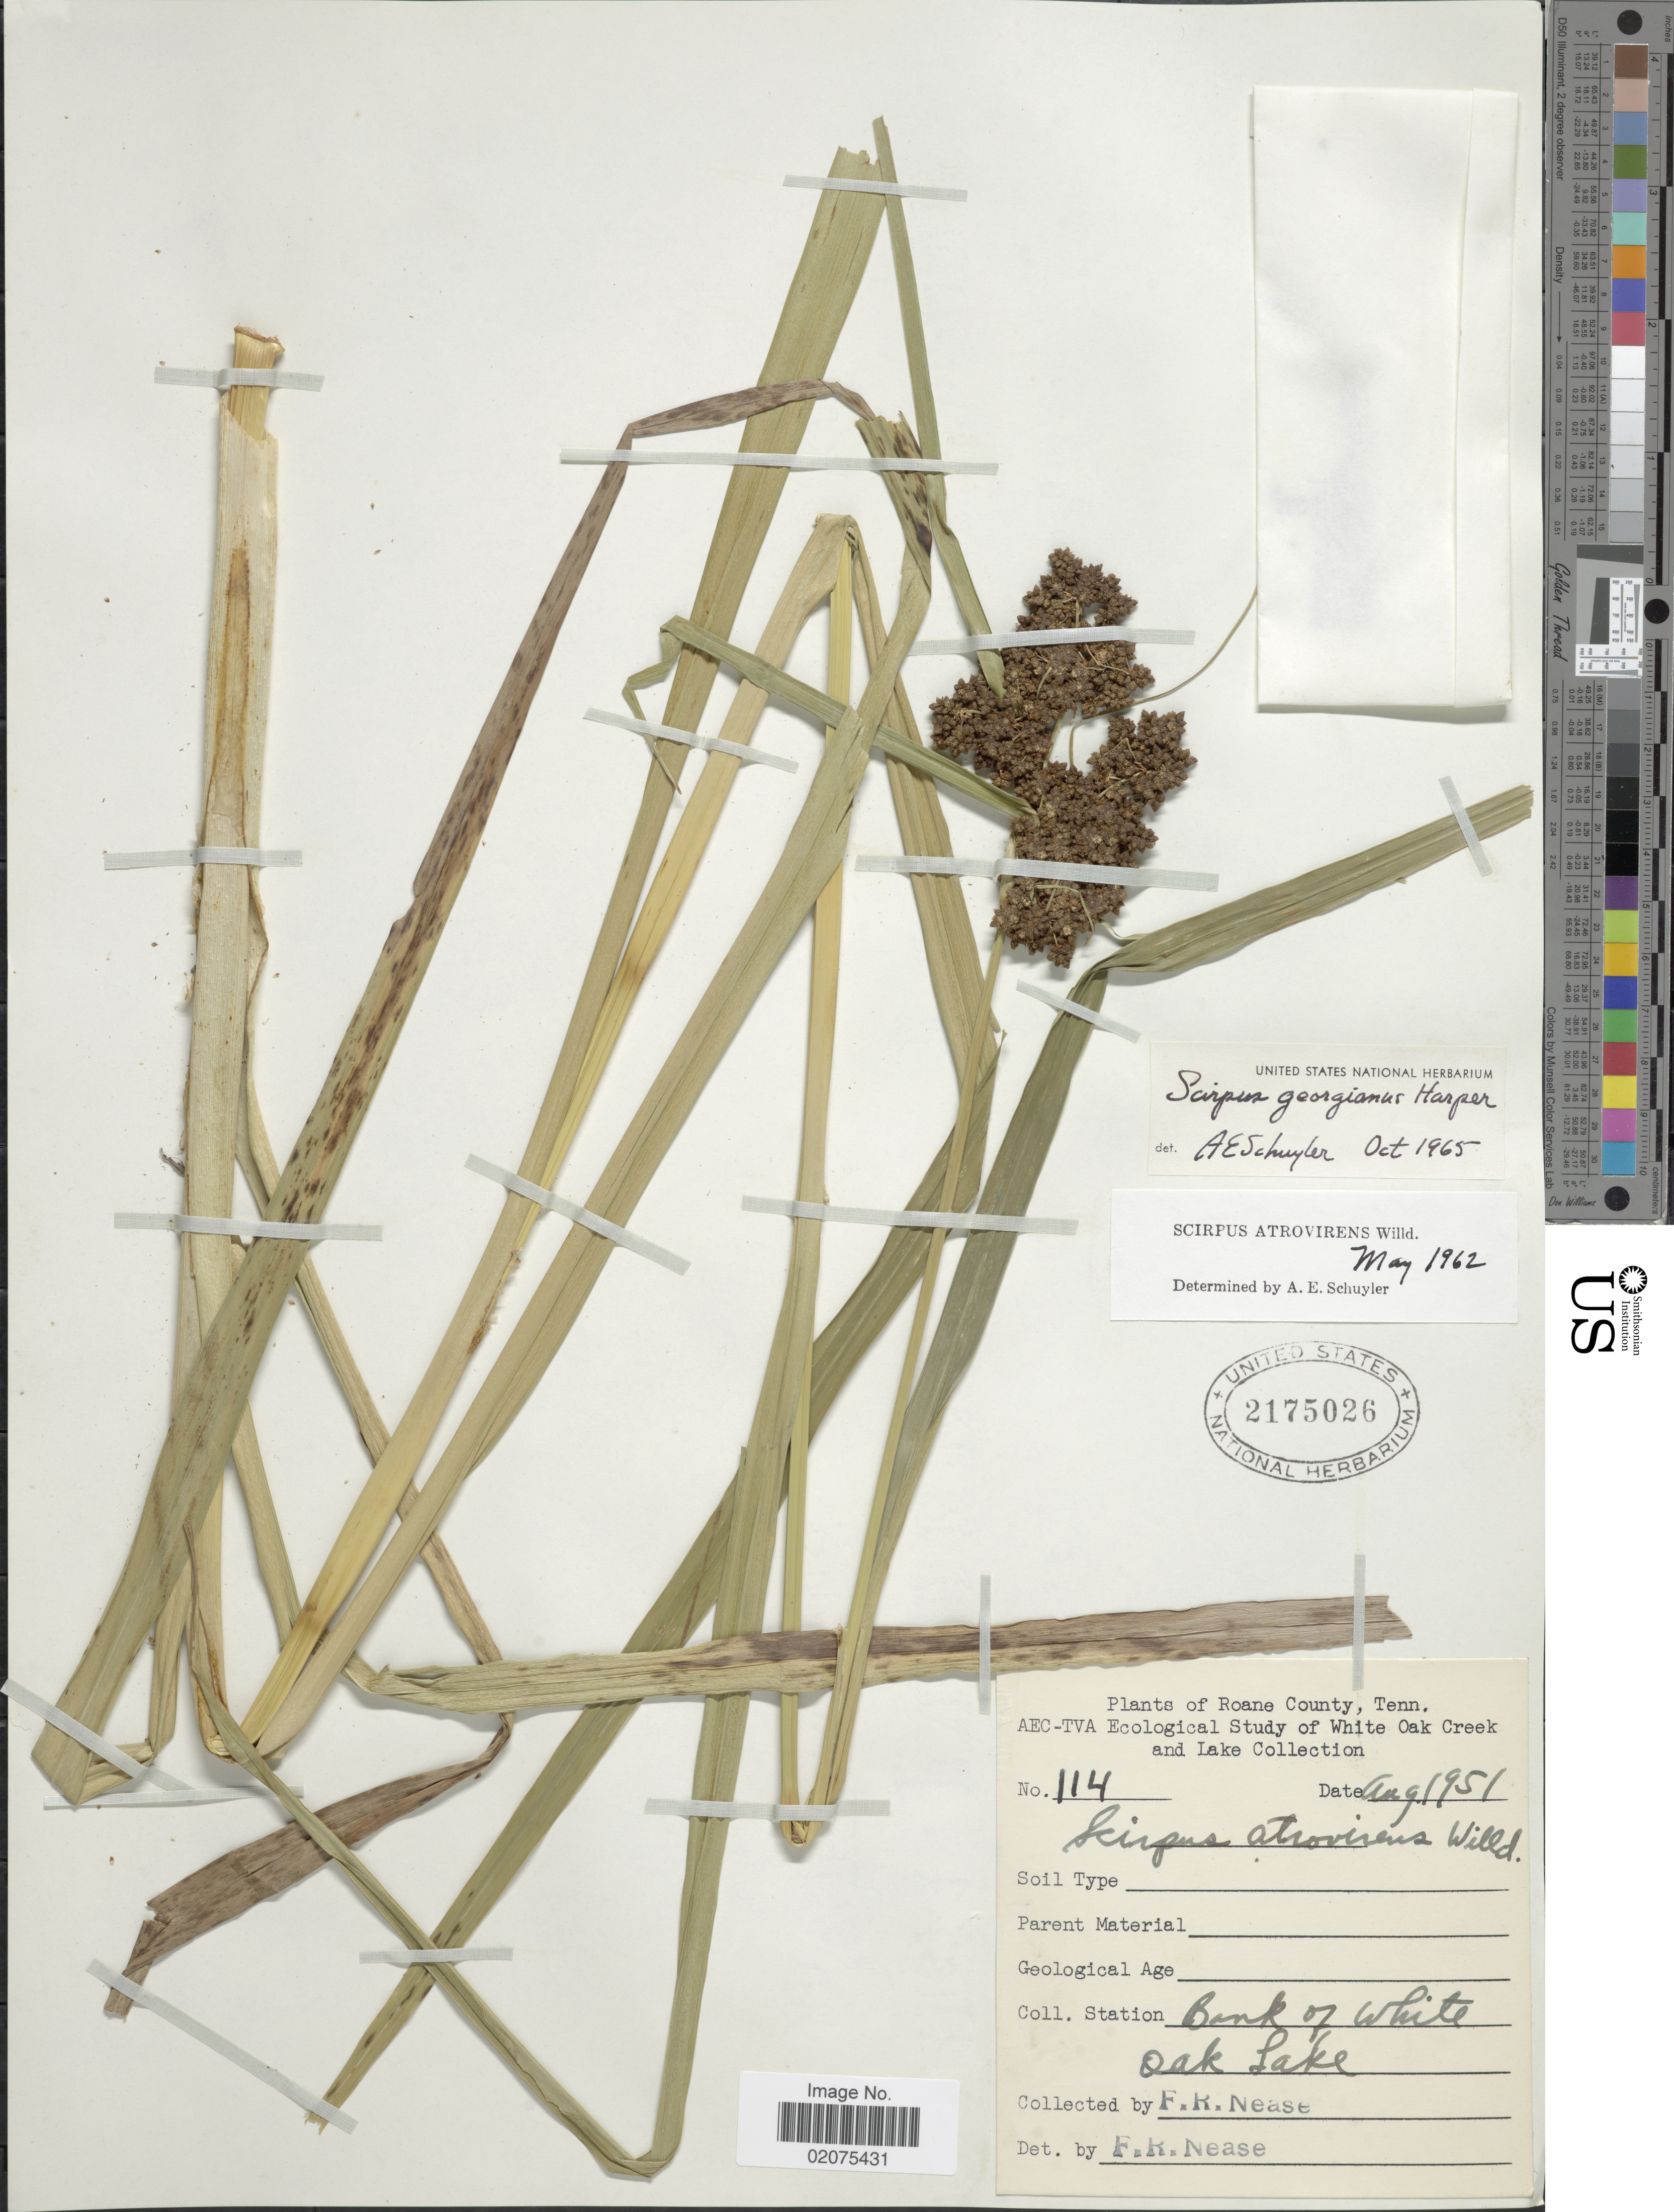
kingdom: Plantae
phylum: Tracheophyta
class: Liliopsida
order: Poales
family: Cyperaceae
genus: Scirpus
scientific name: Scirpus georgianus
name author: R.M. Harper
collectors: F. Nease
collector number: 114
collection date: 1951-08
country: United States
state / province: Tennessee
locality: Roane County, Tenn. White Oak Creek and Lake Collection. Bank of White Oak Lake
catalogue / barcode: US 2175026